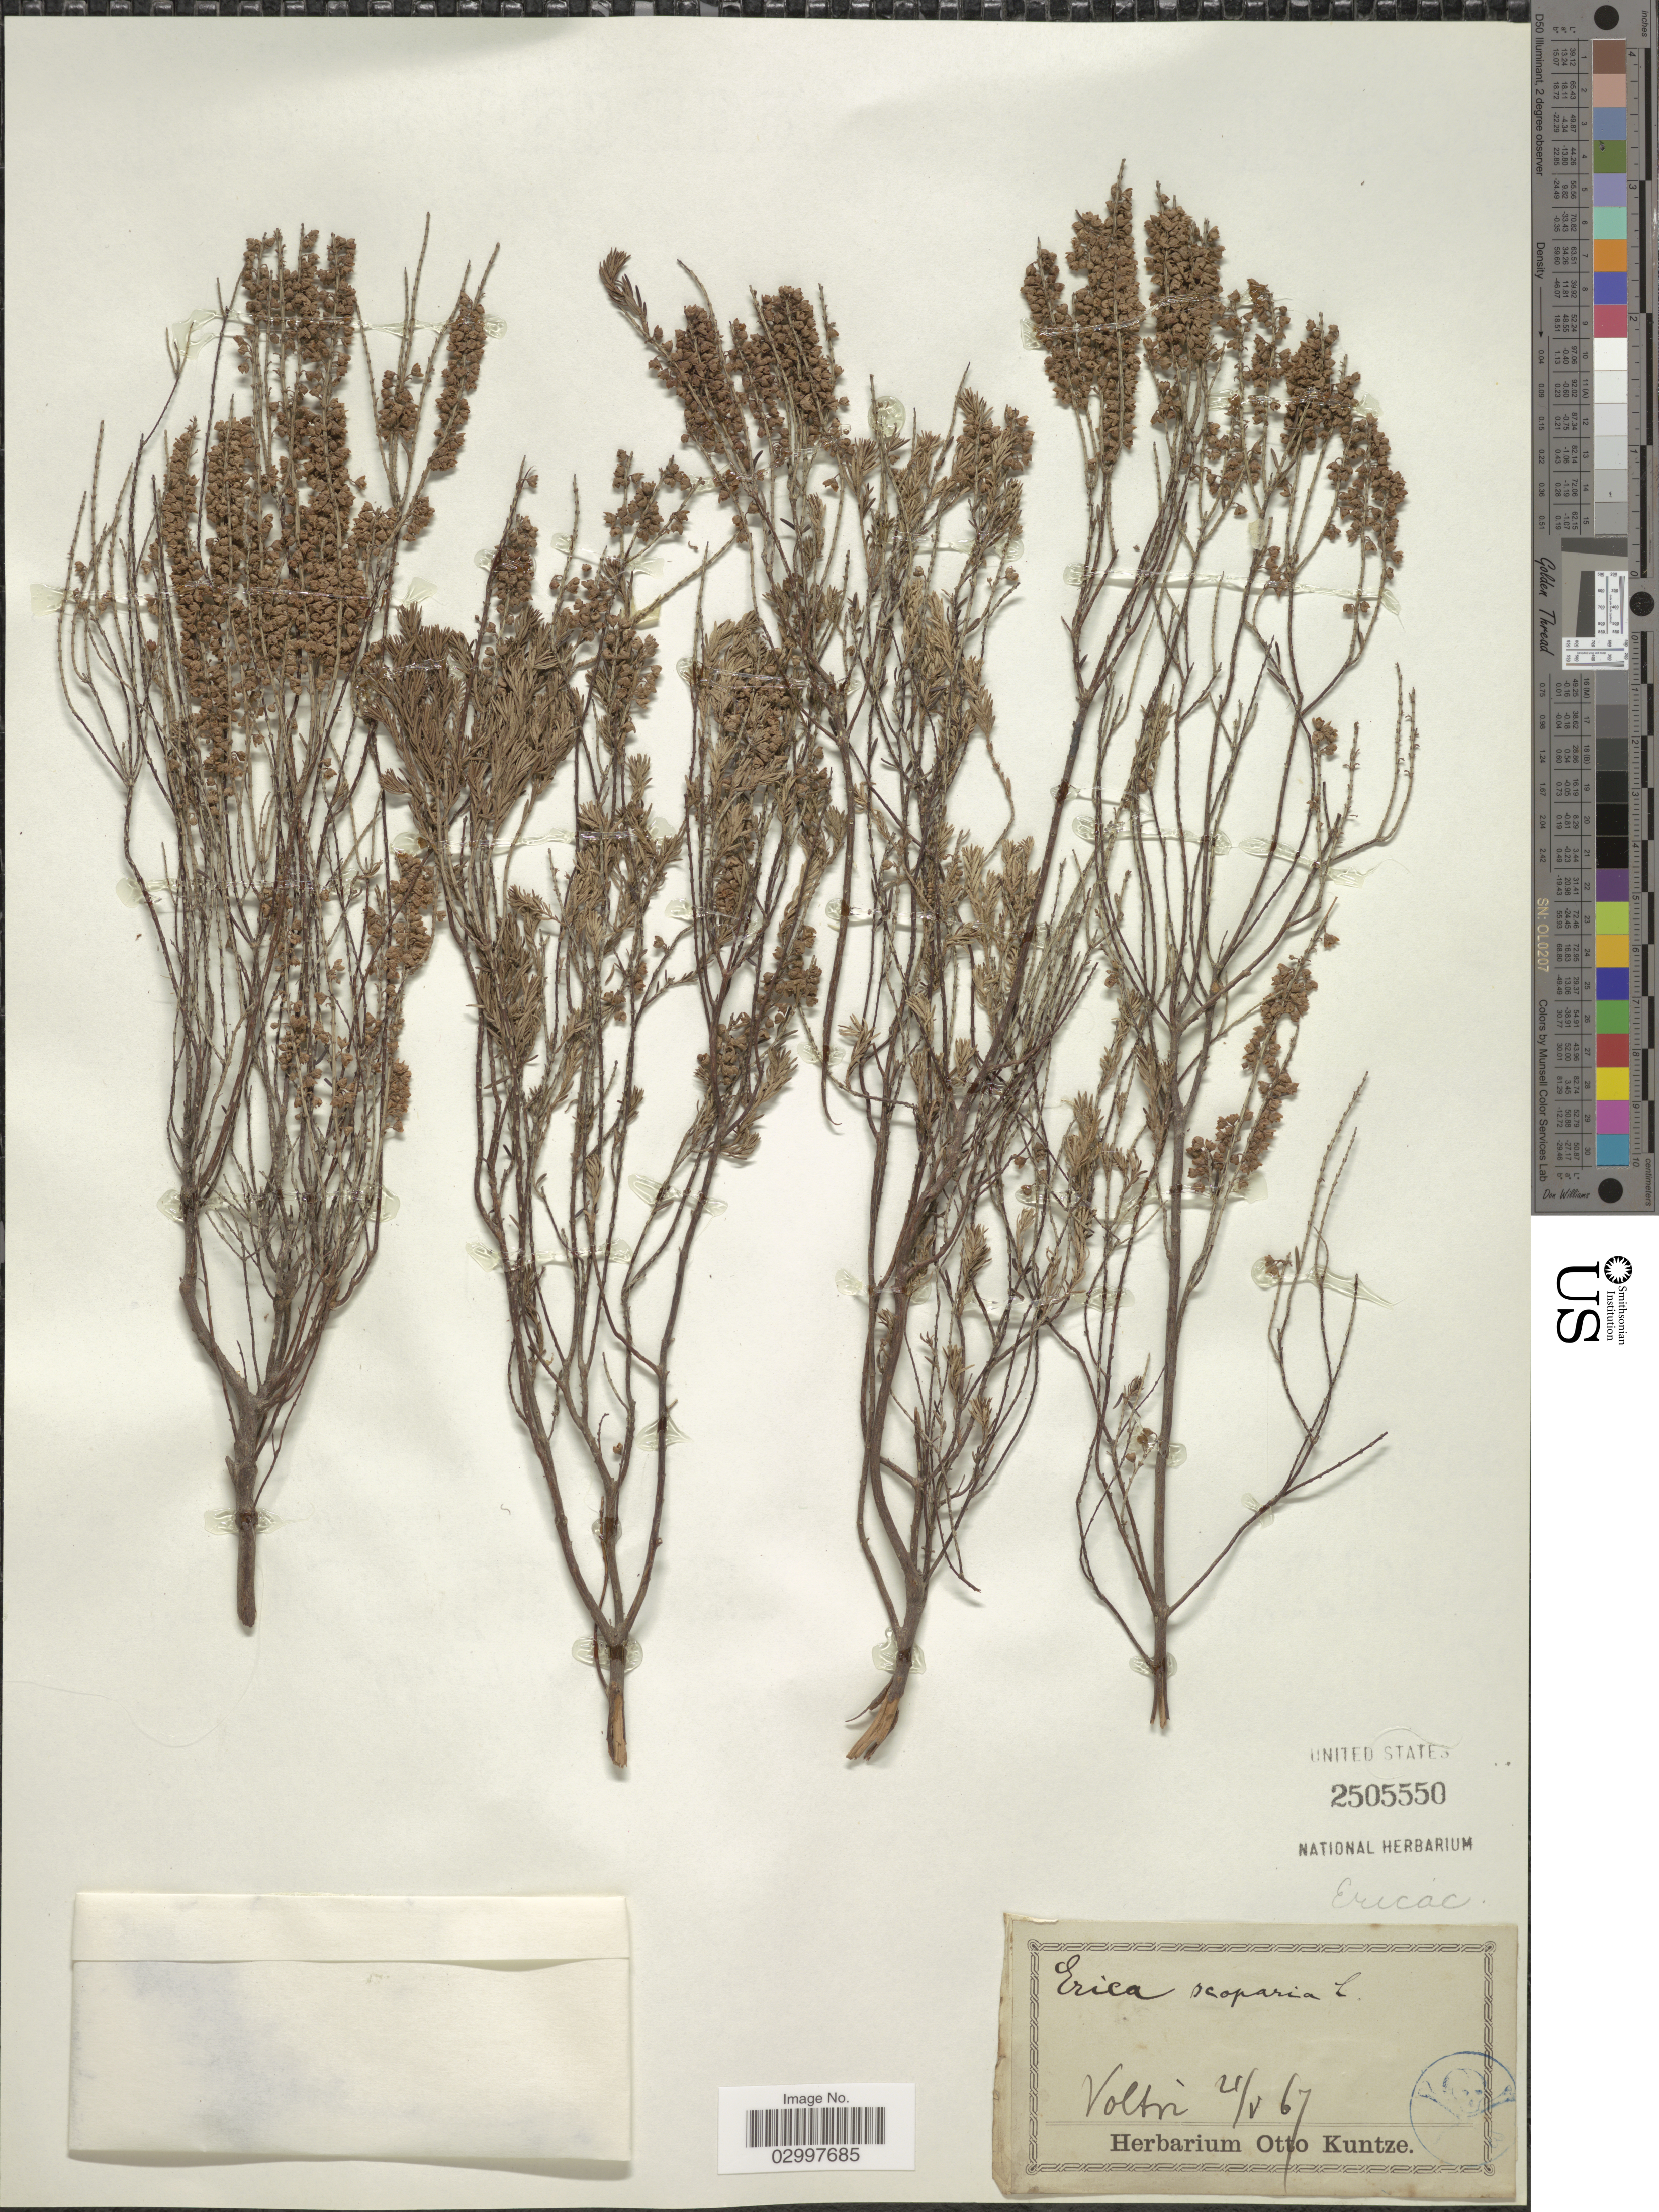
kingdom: Plantae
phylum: Tracheophyta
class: Magnoliopsida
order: Ericales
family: Ericaceae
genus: Erica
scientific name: Erica scoparia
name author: L.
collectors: ex herb. Otto Kuntze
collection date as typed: Transcribed d/m/y: 21/5/67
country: Italy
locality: Voltri.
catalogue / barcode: US 2505550